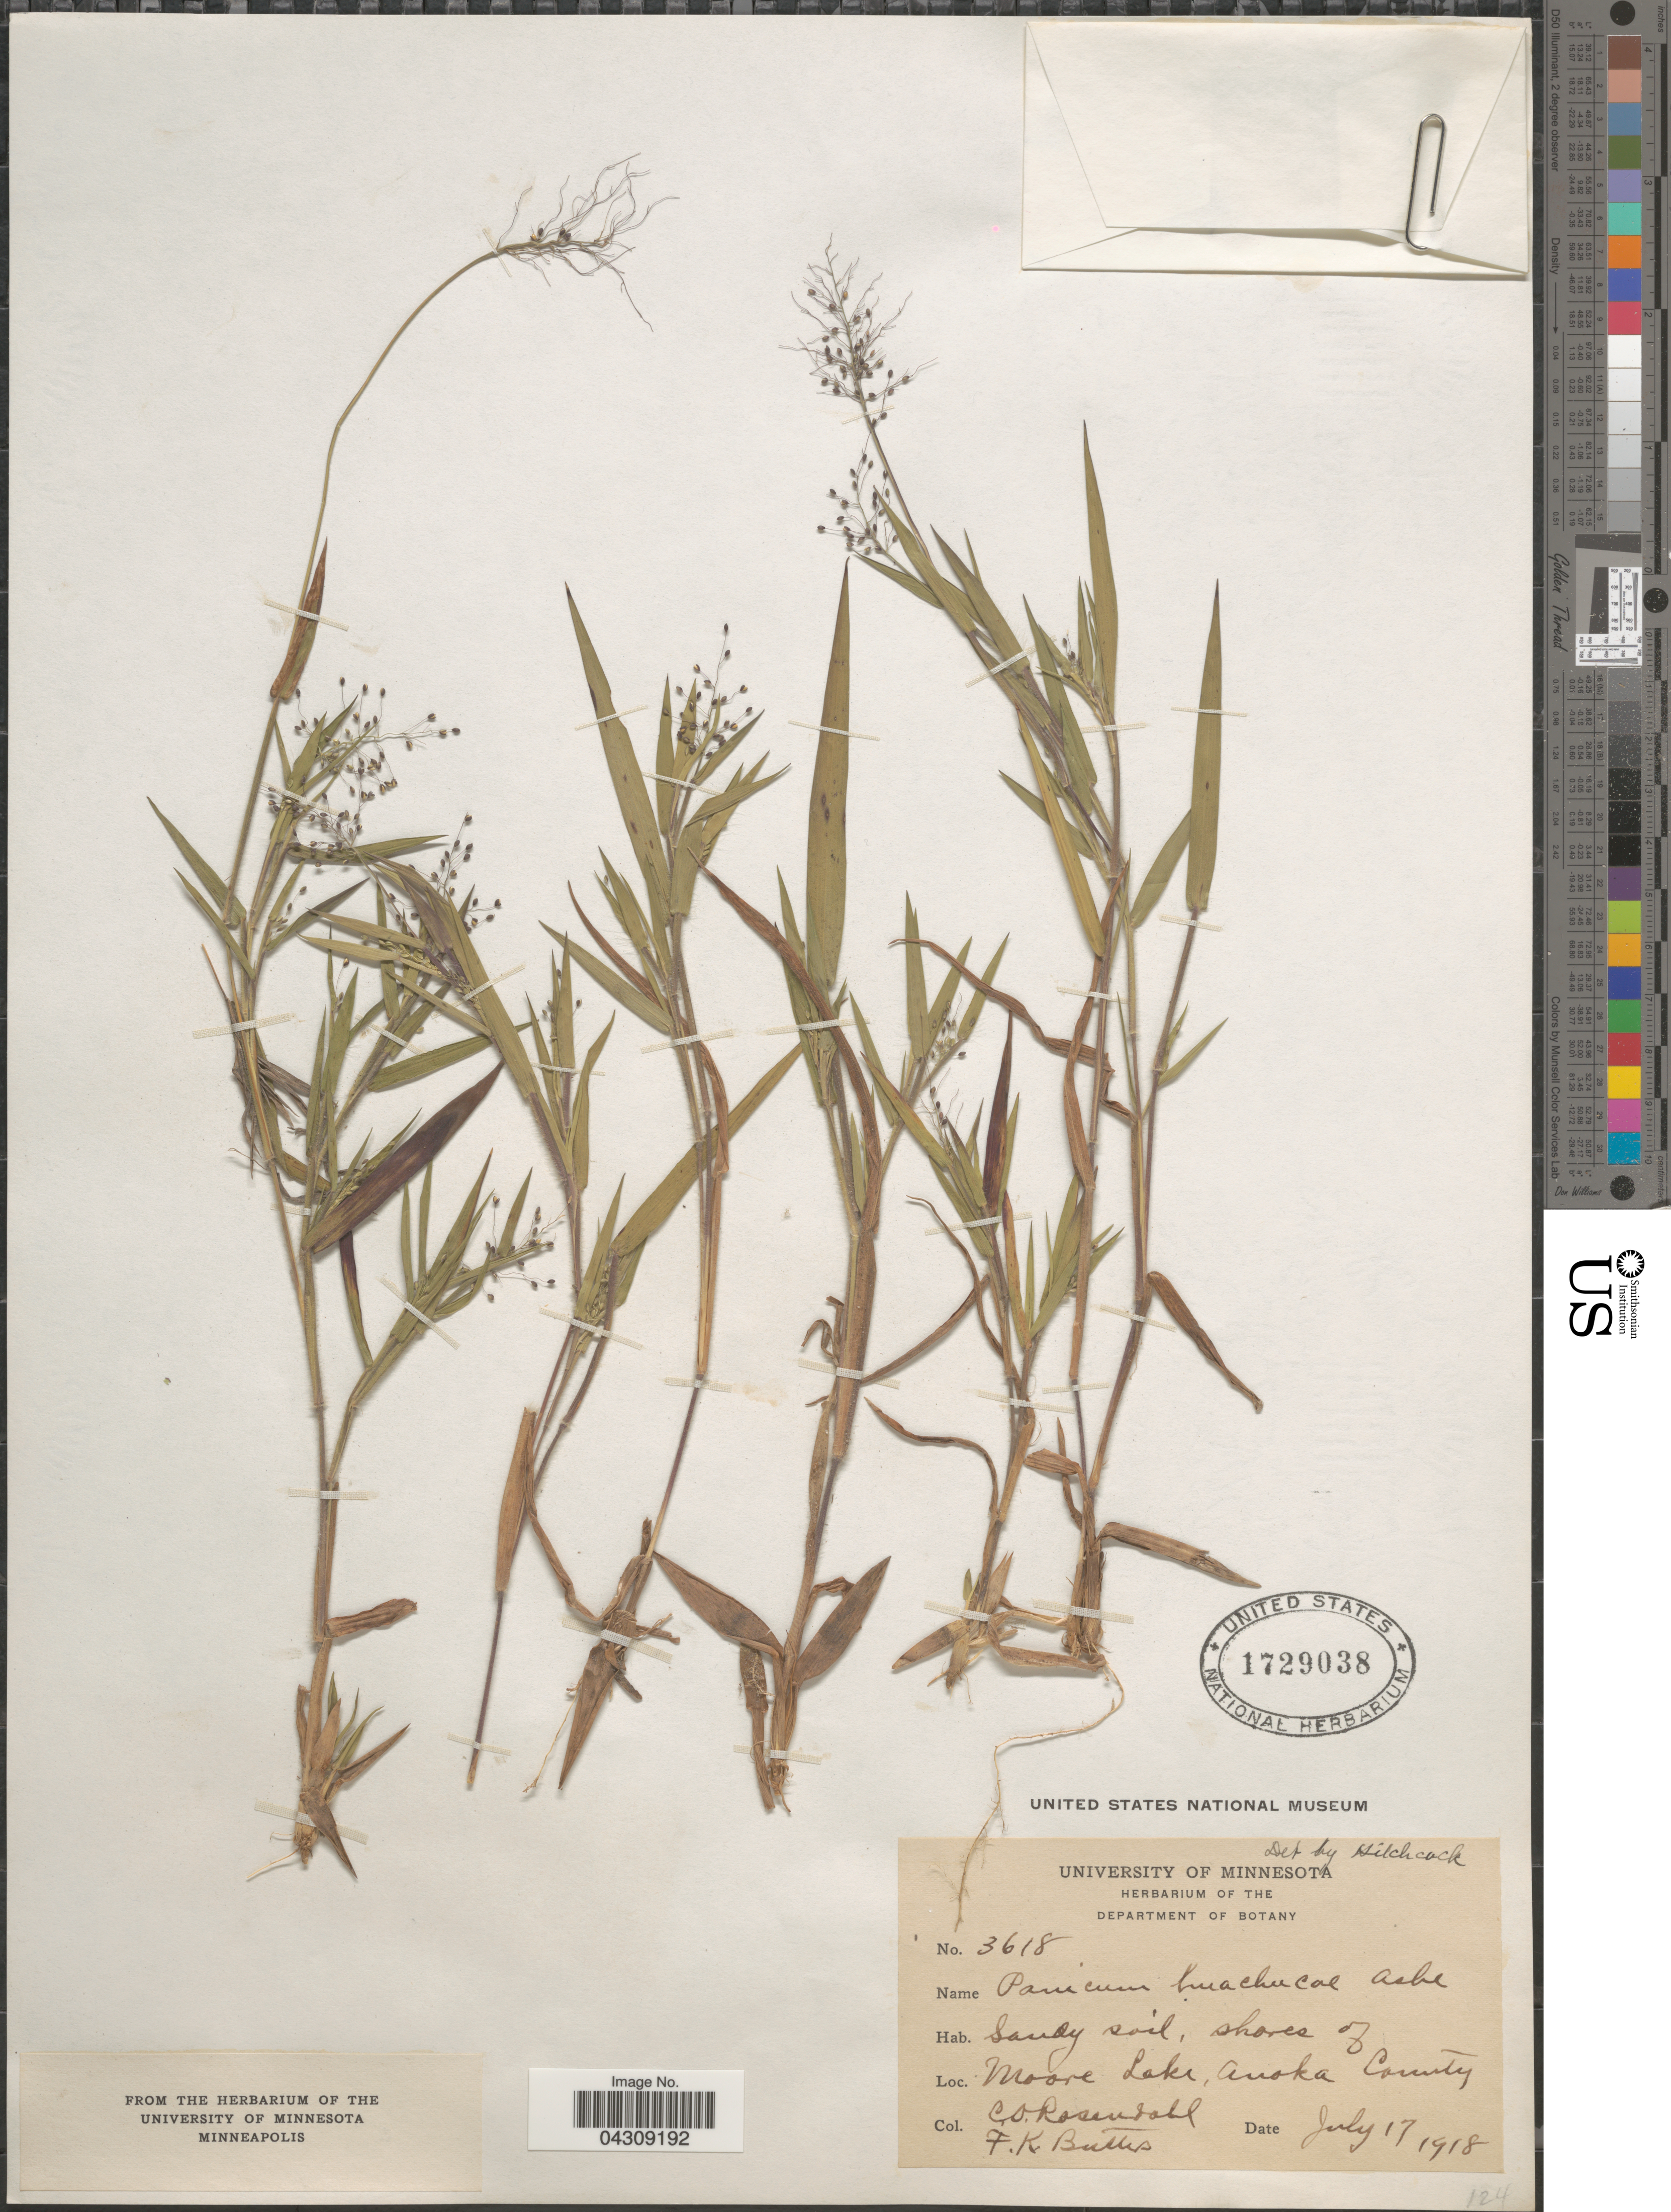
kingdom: Plantae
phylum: Tracheophyta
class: Liliopsida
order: Poales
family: Poaceae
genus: Dichanthelium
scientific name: Dichanthelium acuminatum var. acuminatum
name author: (Sw.) Gould & C.A. Clark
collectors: C. O. Rosendahl & F. K. Butters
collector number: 3618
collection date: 1918-07-17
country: United States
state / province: Minnesota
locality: Shores of Moore Lake, Anoka County.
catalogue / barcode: US 1729038